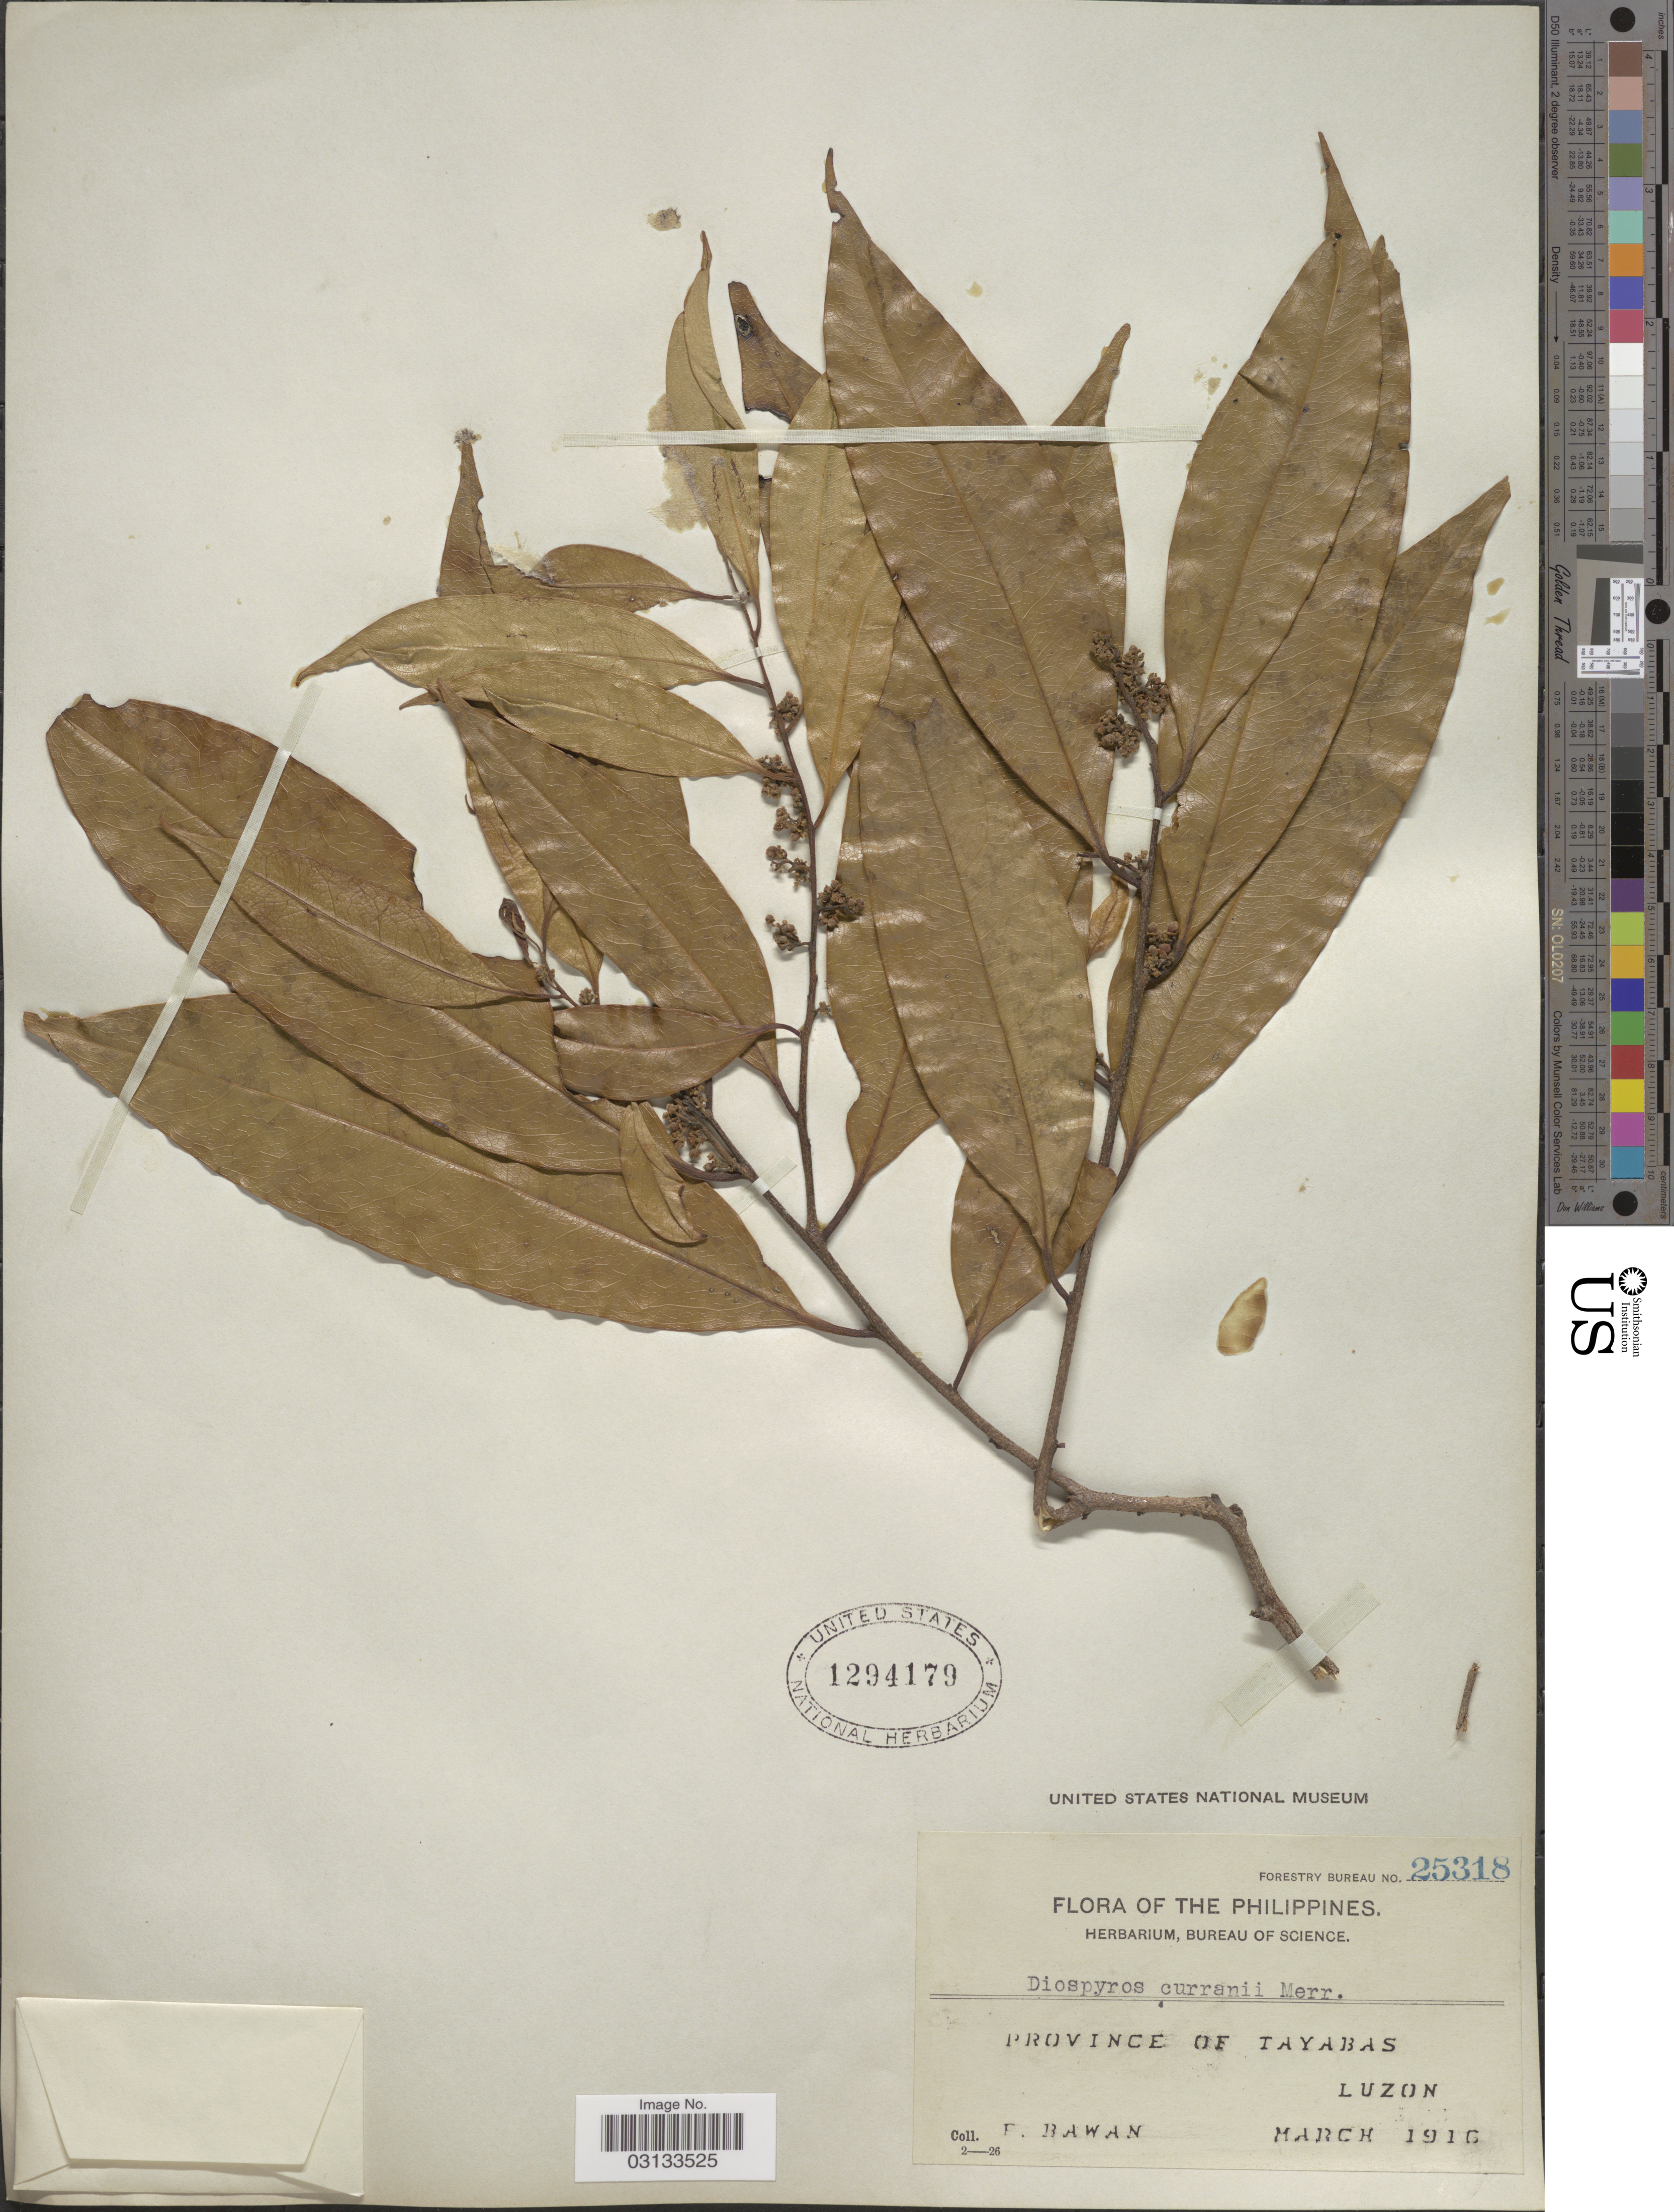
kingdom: Plantae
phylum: Tracheophyta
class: Magnoliopsida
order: Ericales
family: Ebenaceae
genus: Diospyros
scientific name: Diospyros curranii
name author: Merr.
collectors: F. Bawan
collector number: Forestry Bureau 25318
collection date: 1916-03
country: Philippines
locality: Province of Tayabas, Luzon.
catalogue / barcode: US 1294179